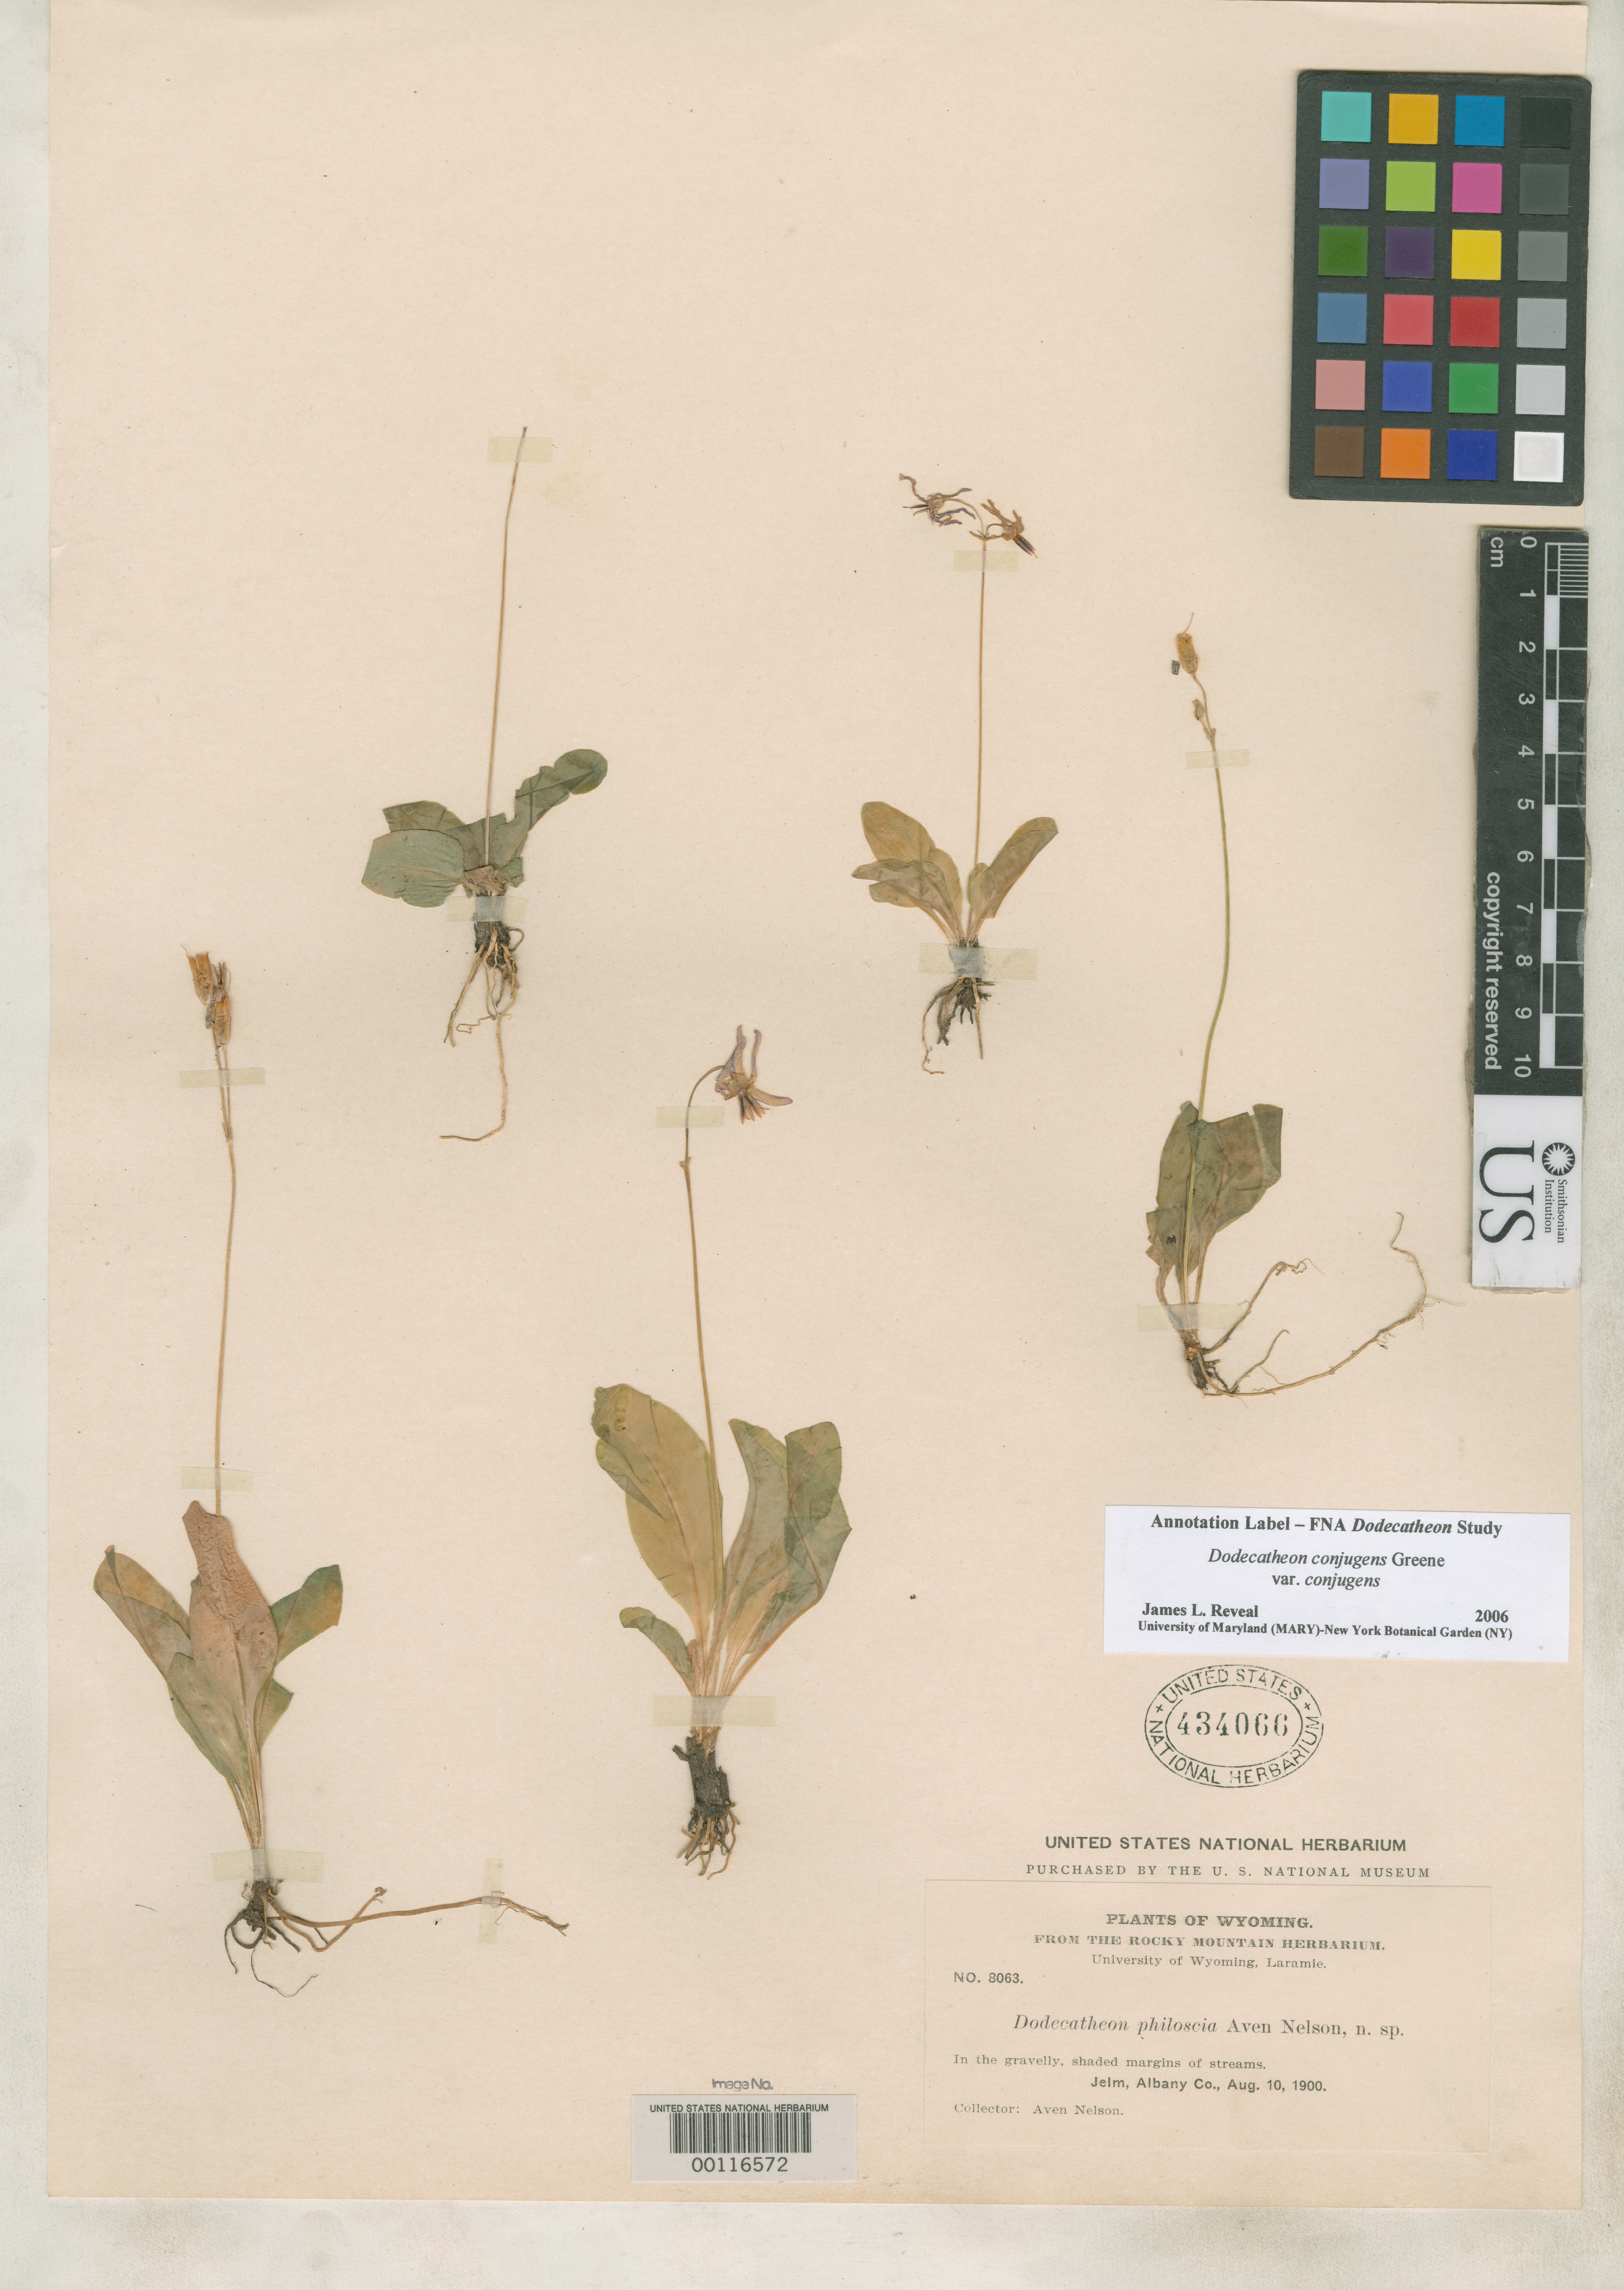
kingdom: Plantae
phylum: Tracheophyta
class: Magnoliopsida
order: Ericales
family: Primulaceae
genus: Dodecatheon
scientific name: Dodecatheon philoscia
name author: A. Nelson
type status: Isotype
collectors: A. Nelson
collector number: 8063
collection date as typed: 11 Aug 1900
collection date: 1900-08-11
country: United States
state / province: Wyoming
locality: Laramie River.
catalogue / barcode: US 434066